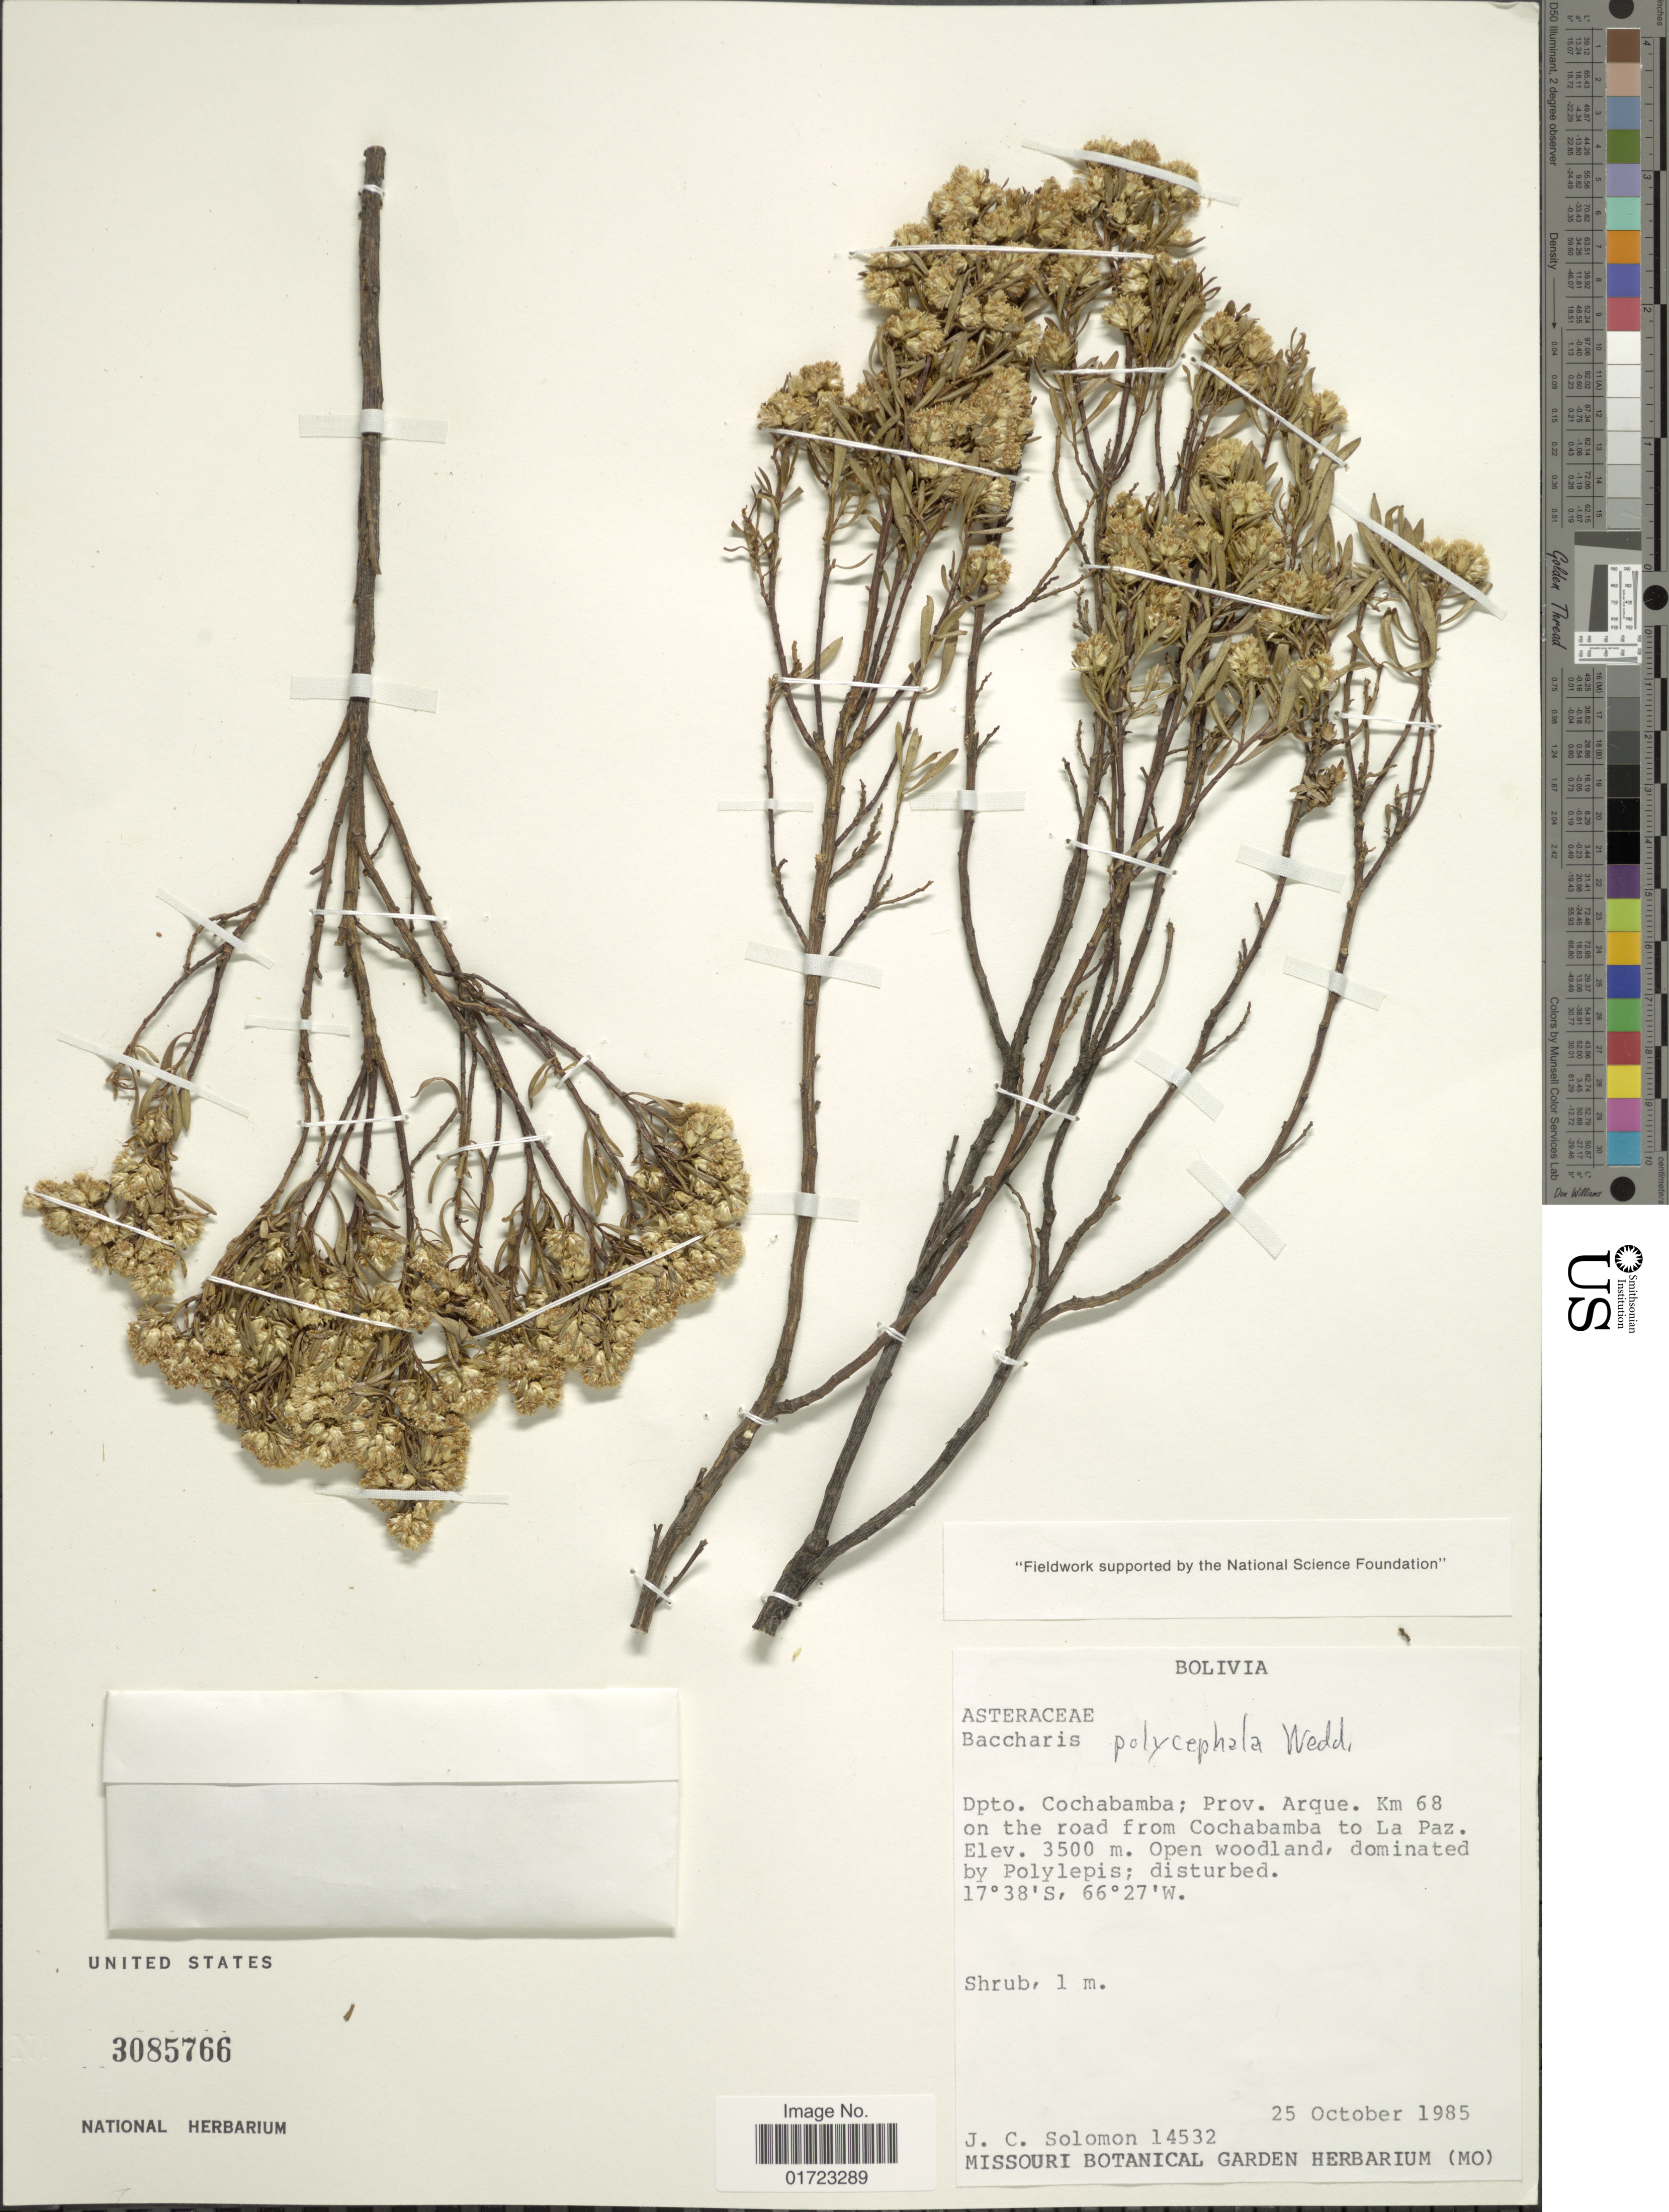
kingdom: Plantae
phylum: Tracheophyta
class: Magnoliopsida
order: Asterales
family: Asteraceae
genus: Baccharis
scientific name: Baccharis polycephala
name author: Wedd.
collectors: J. C. Solomon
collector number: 14532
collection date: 1985-10-25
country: Bolivia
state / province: Cochabamba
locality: Dpto. Cochabamba; Prov. Argue. Km 68 on the road from Cochabamba to La Paz,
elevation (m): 3500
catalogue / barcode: US 3085766